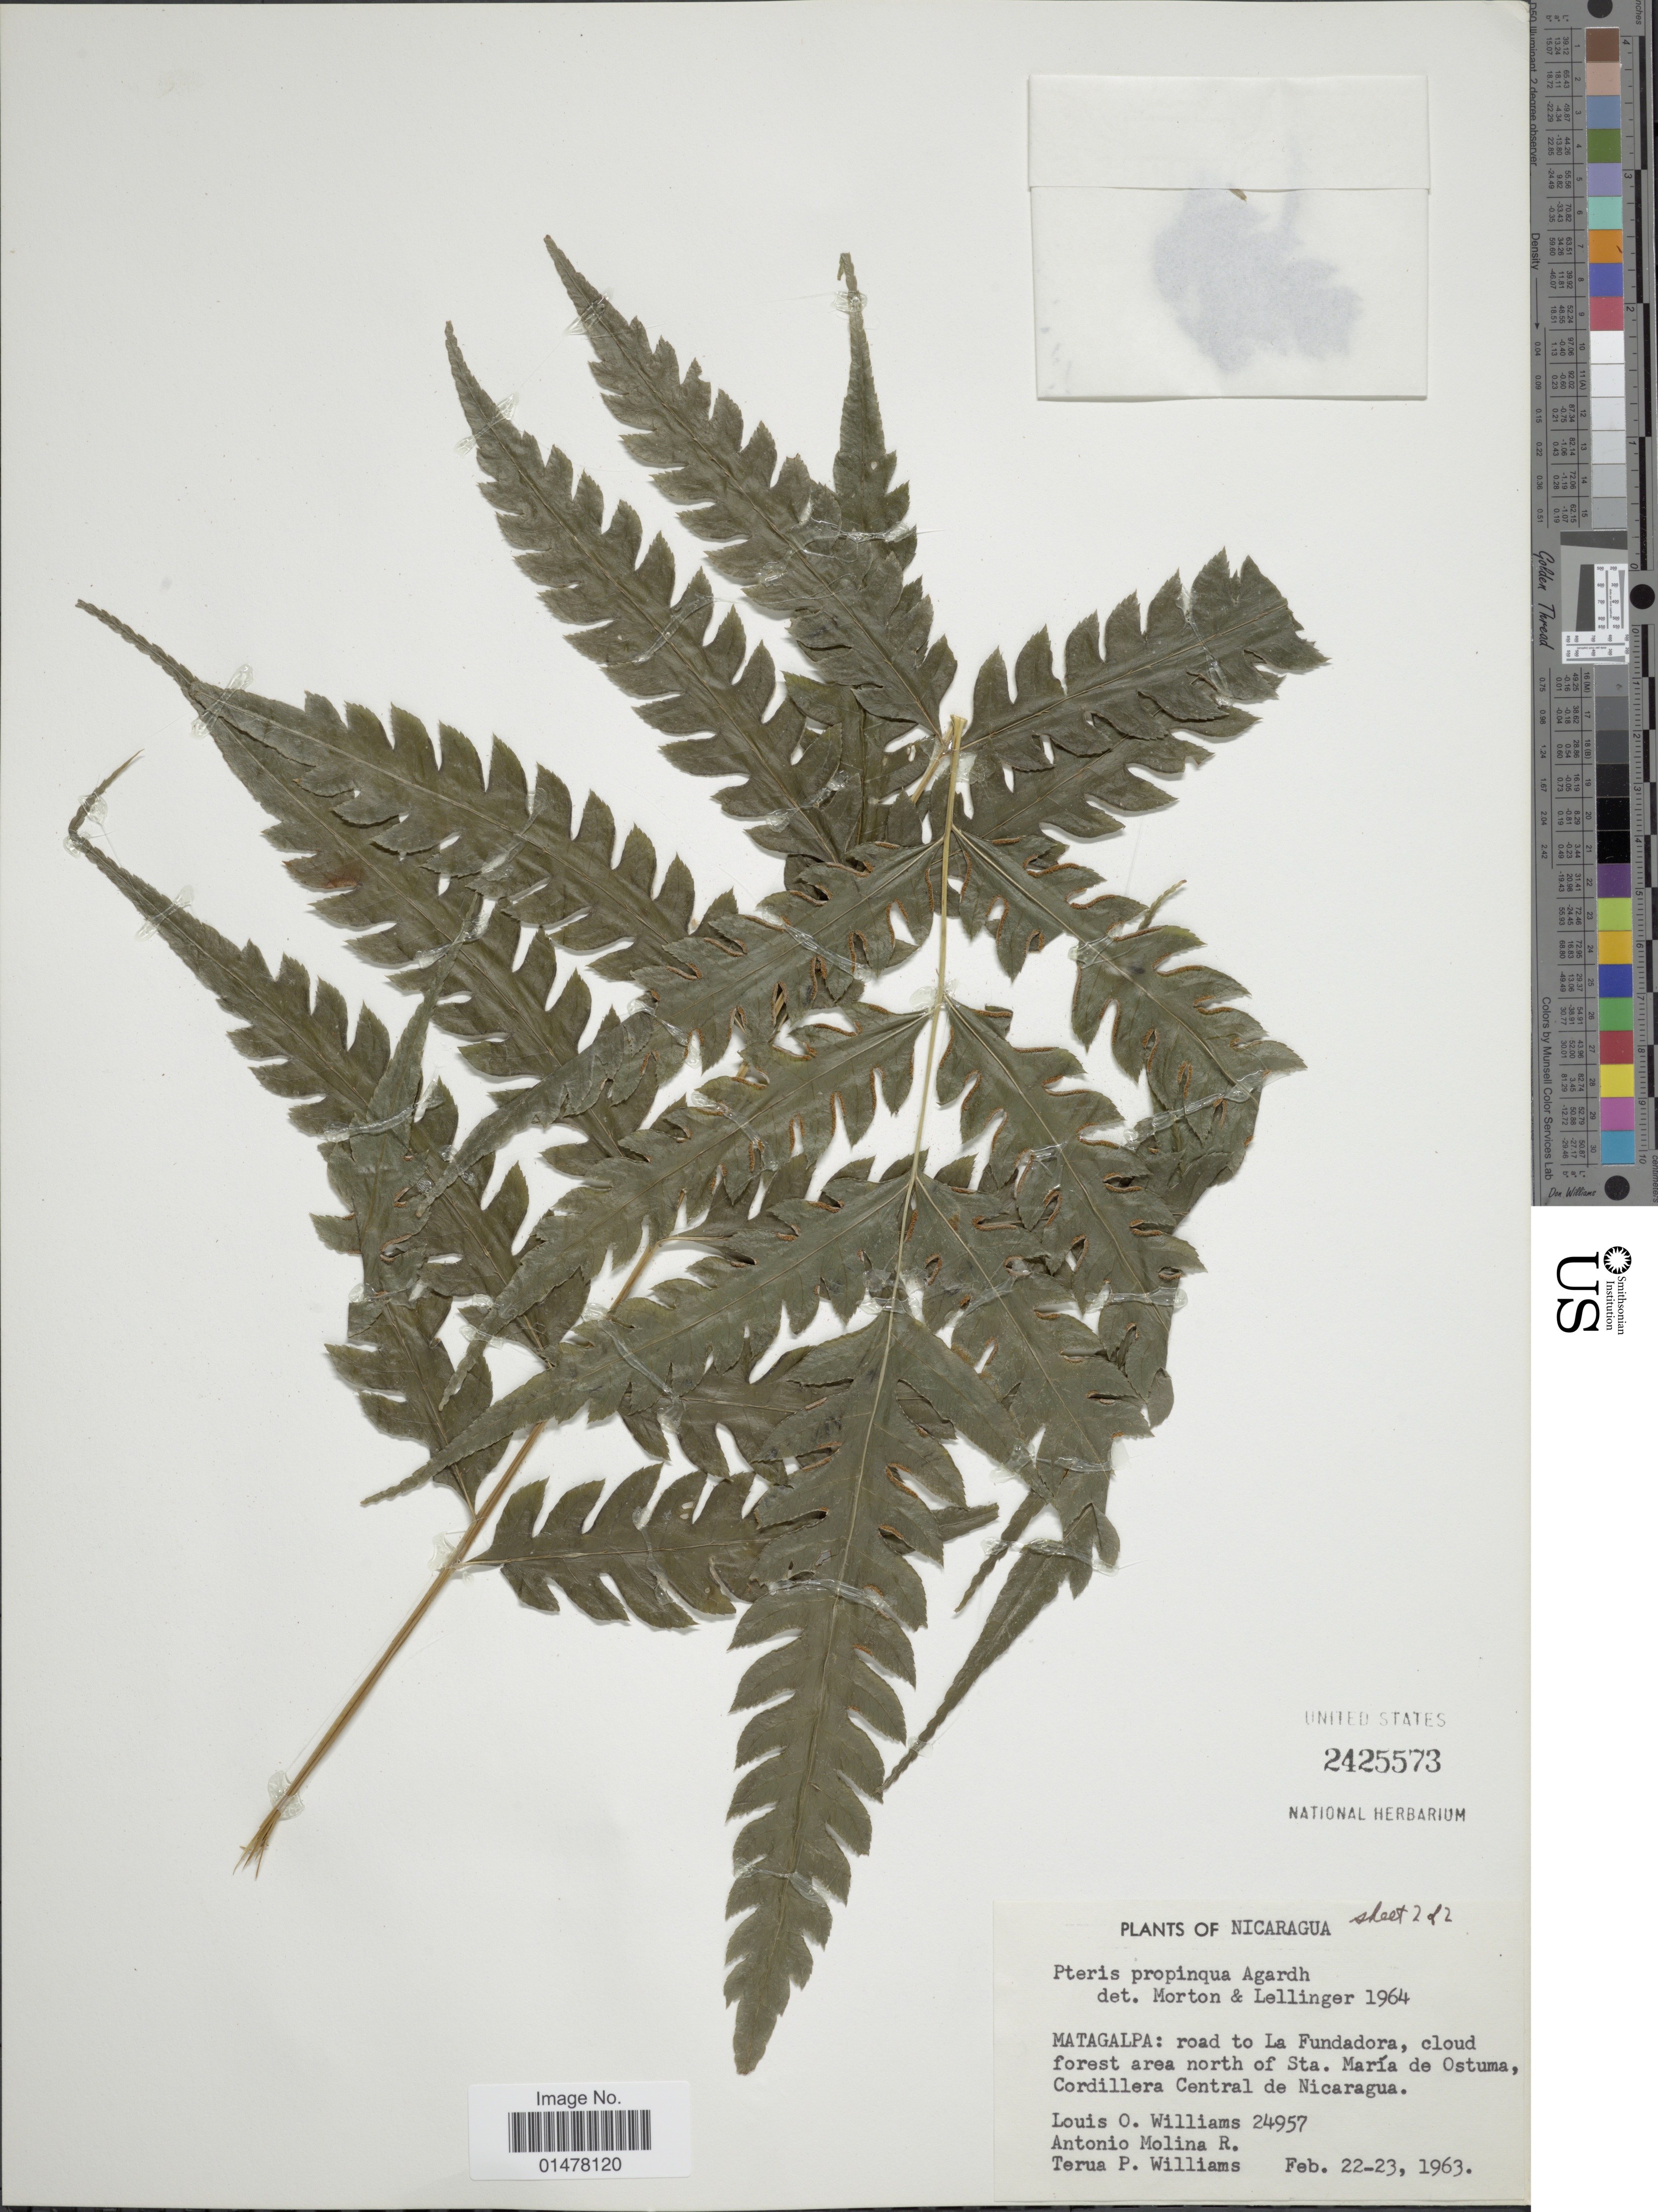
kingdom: Plantae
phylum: Tracheophyta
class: Polypodiopsida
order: Polypodiales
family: Pteridaceae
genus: Pteris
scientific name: Pteris propinqua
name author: J. Agardh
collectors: L. O. Williams, A. Molina R. & T. P. Williams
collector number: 24957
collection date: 1963-02-22/1963-02-23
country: Nicaragua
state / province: Matagalpa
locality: Matagalpa: road to La Fundadora, cloud forest area north of Sta. Maria de Ostuma, Cordillera Central de Nicaragua,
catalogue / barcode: US 2425573